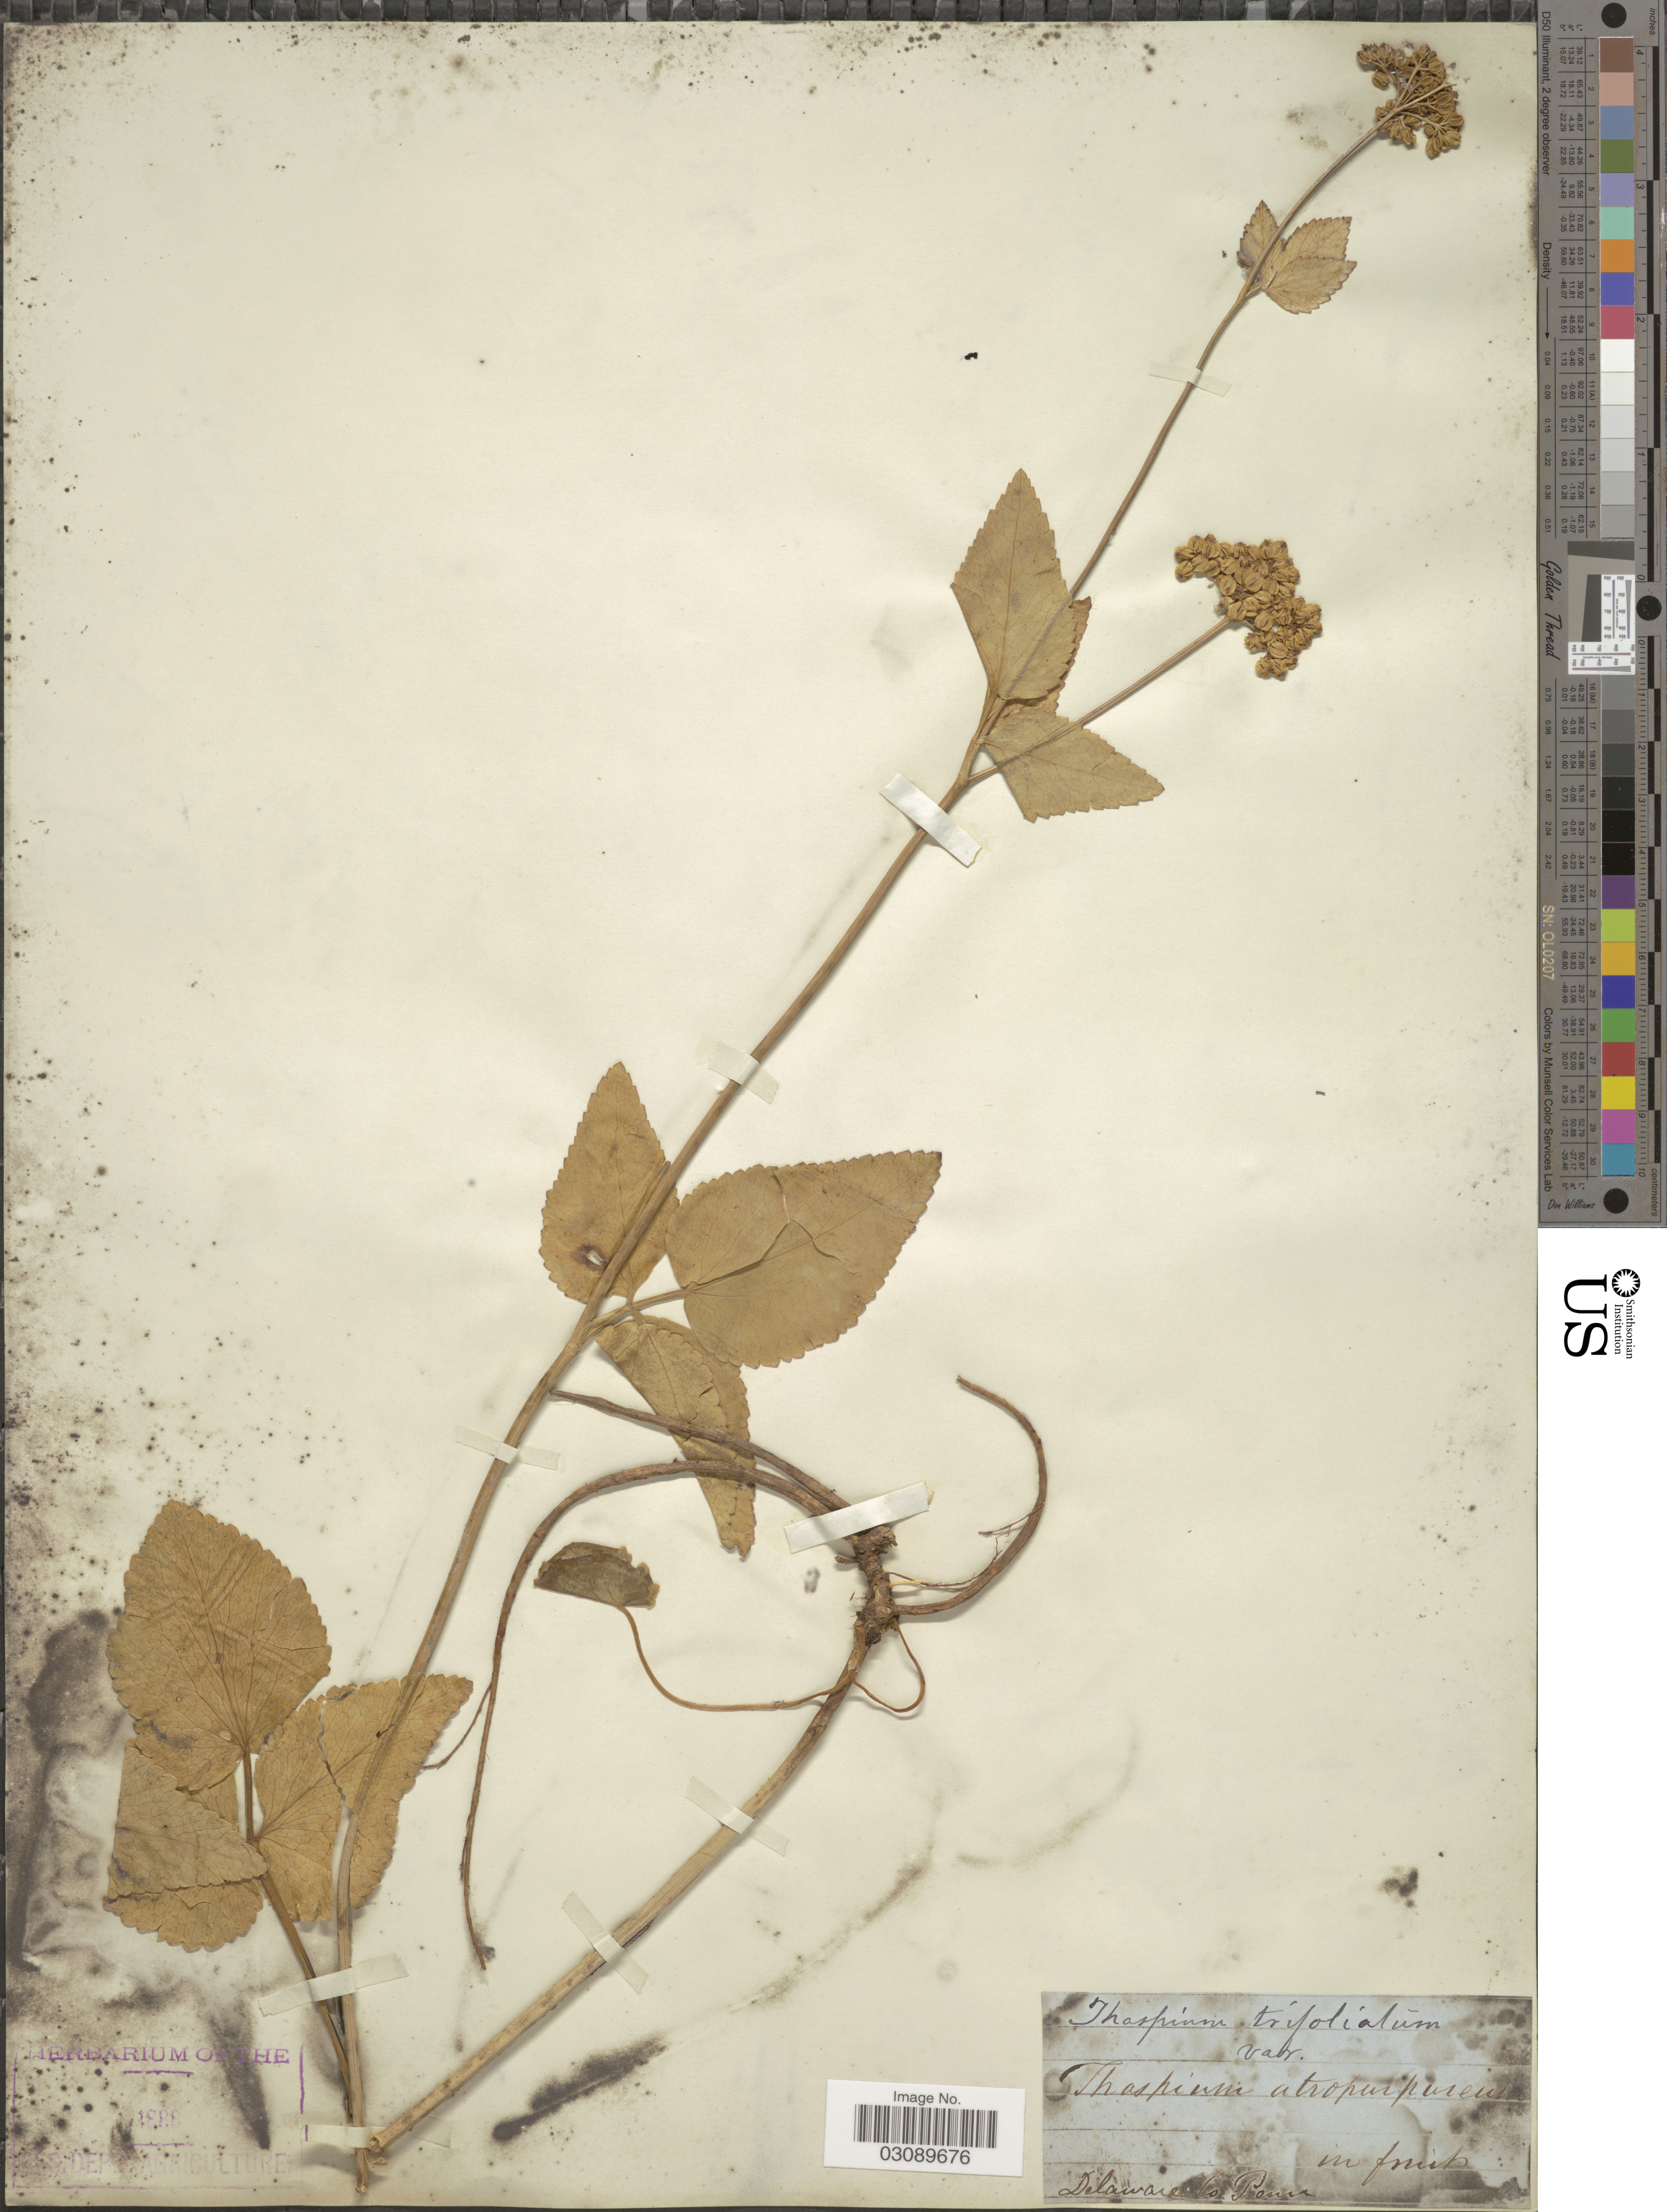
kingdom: Plantae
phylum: Tracheophyta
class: Magnoliopsida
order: Apiales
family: Apiaceae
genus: Thaspium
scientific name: Thaspium trifoliatum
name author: (L.) A. Gray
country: United States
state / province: Pennsylvania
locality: Delaware Co.